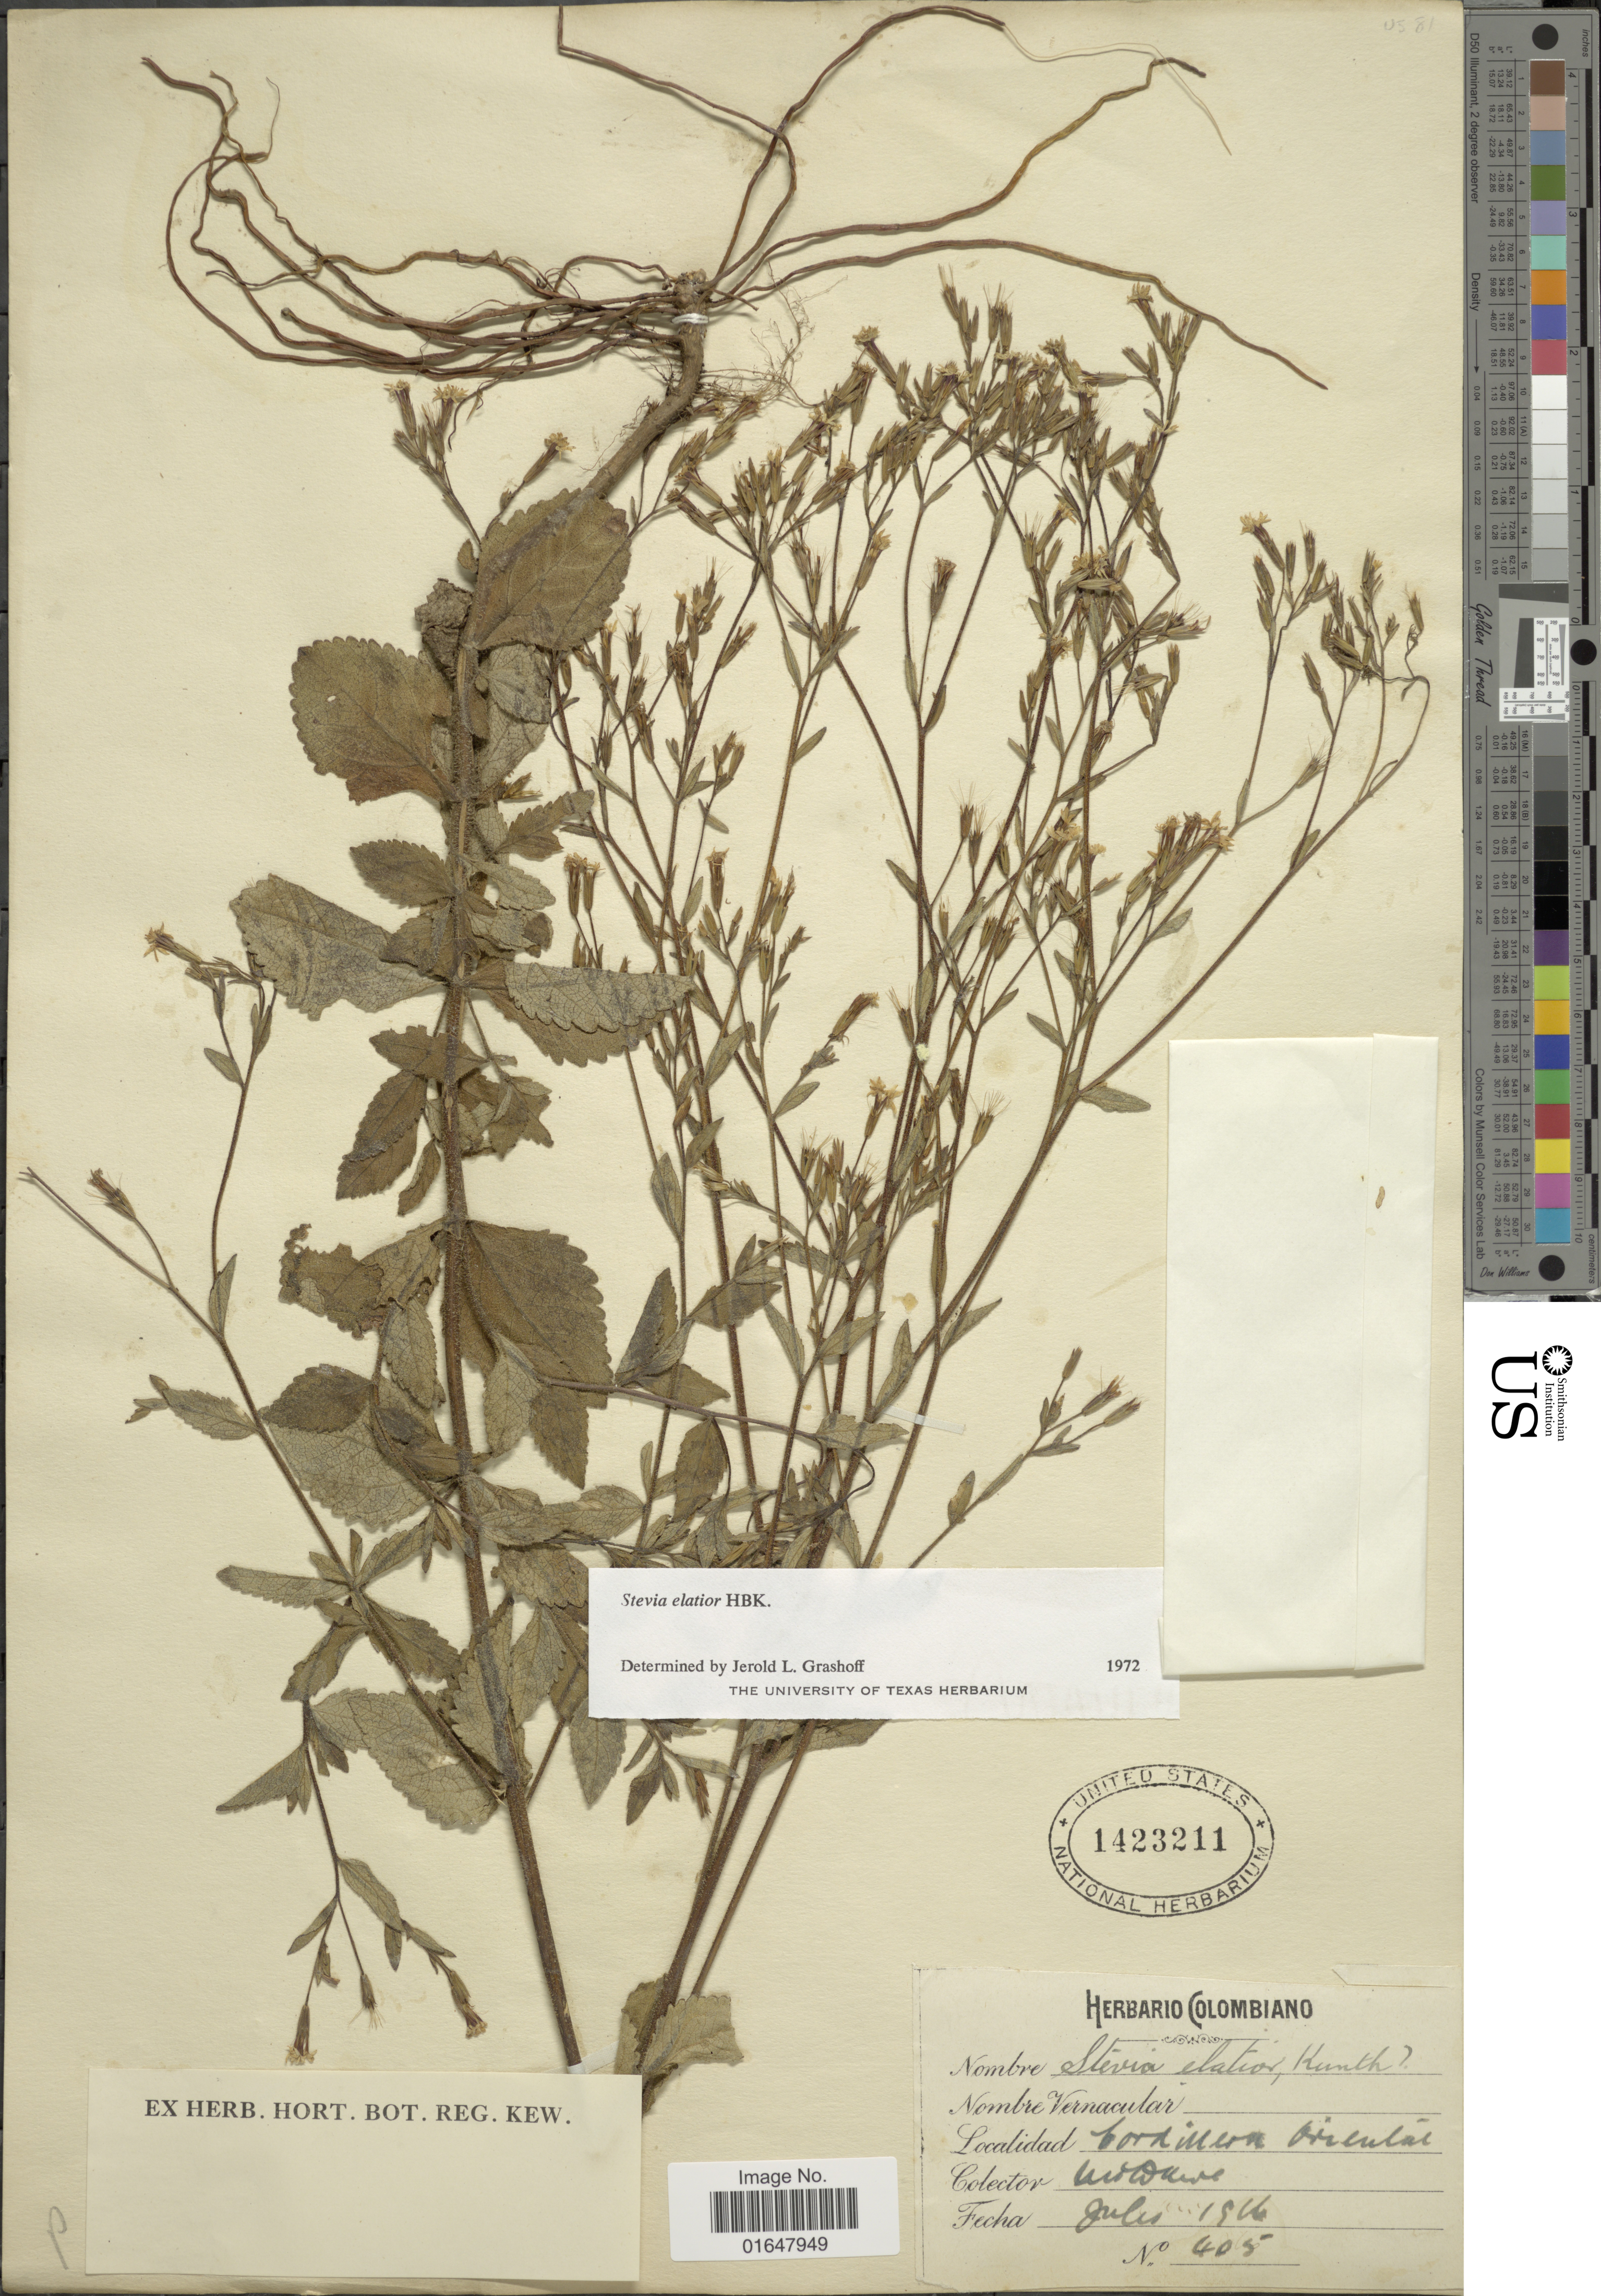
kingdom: Plantae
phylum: Tracheophyta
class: Magnoliopsida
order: Asterales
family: Asteraceae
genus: Stevia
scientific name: Stevia elatior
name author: Kunth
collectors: M. T. Dawe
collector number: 405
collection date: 1916-07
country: Colombia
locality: Cordillera Oriental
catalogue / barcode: US 1423211